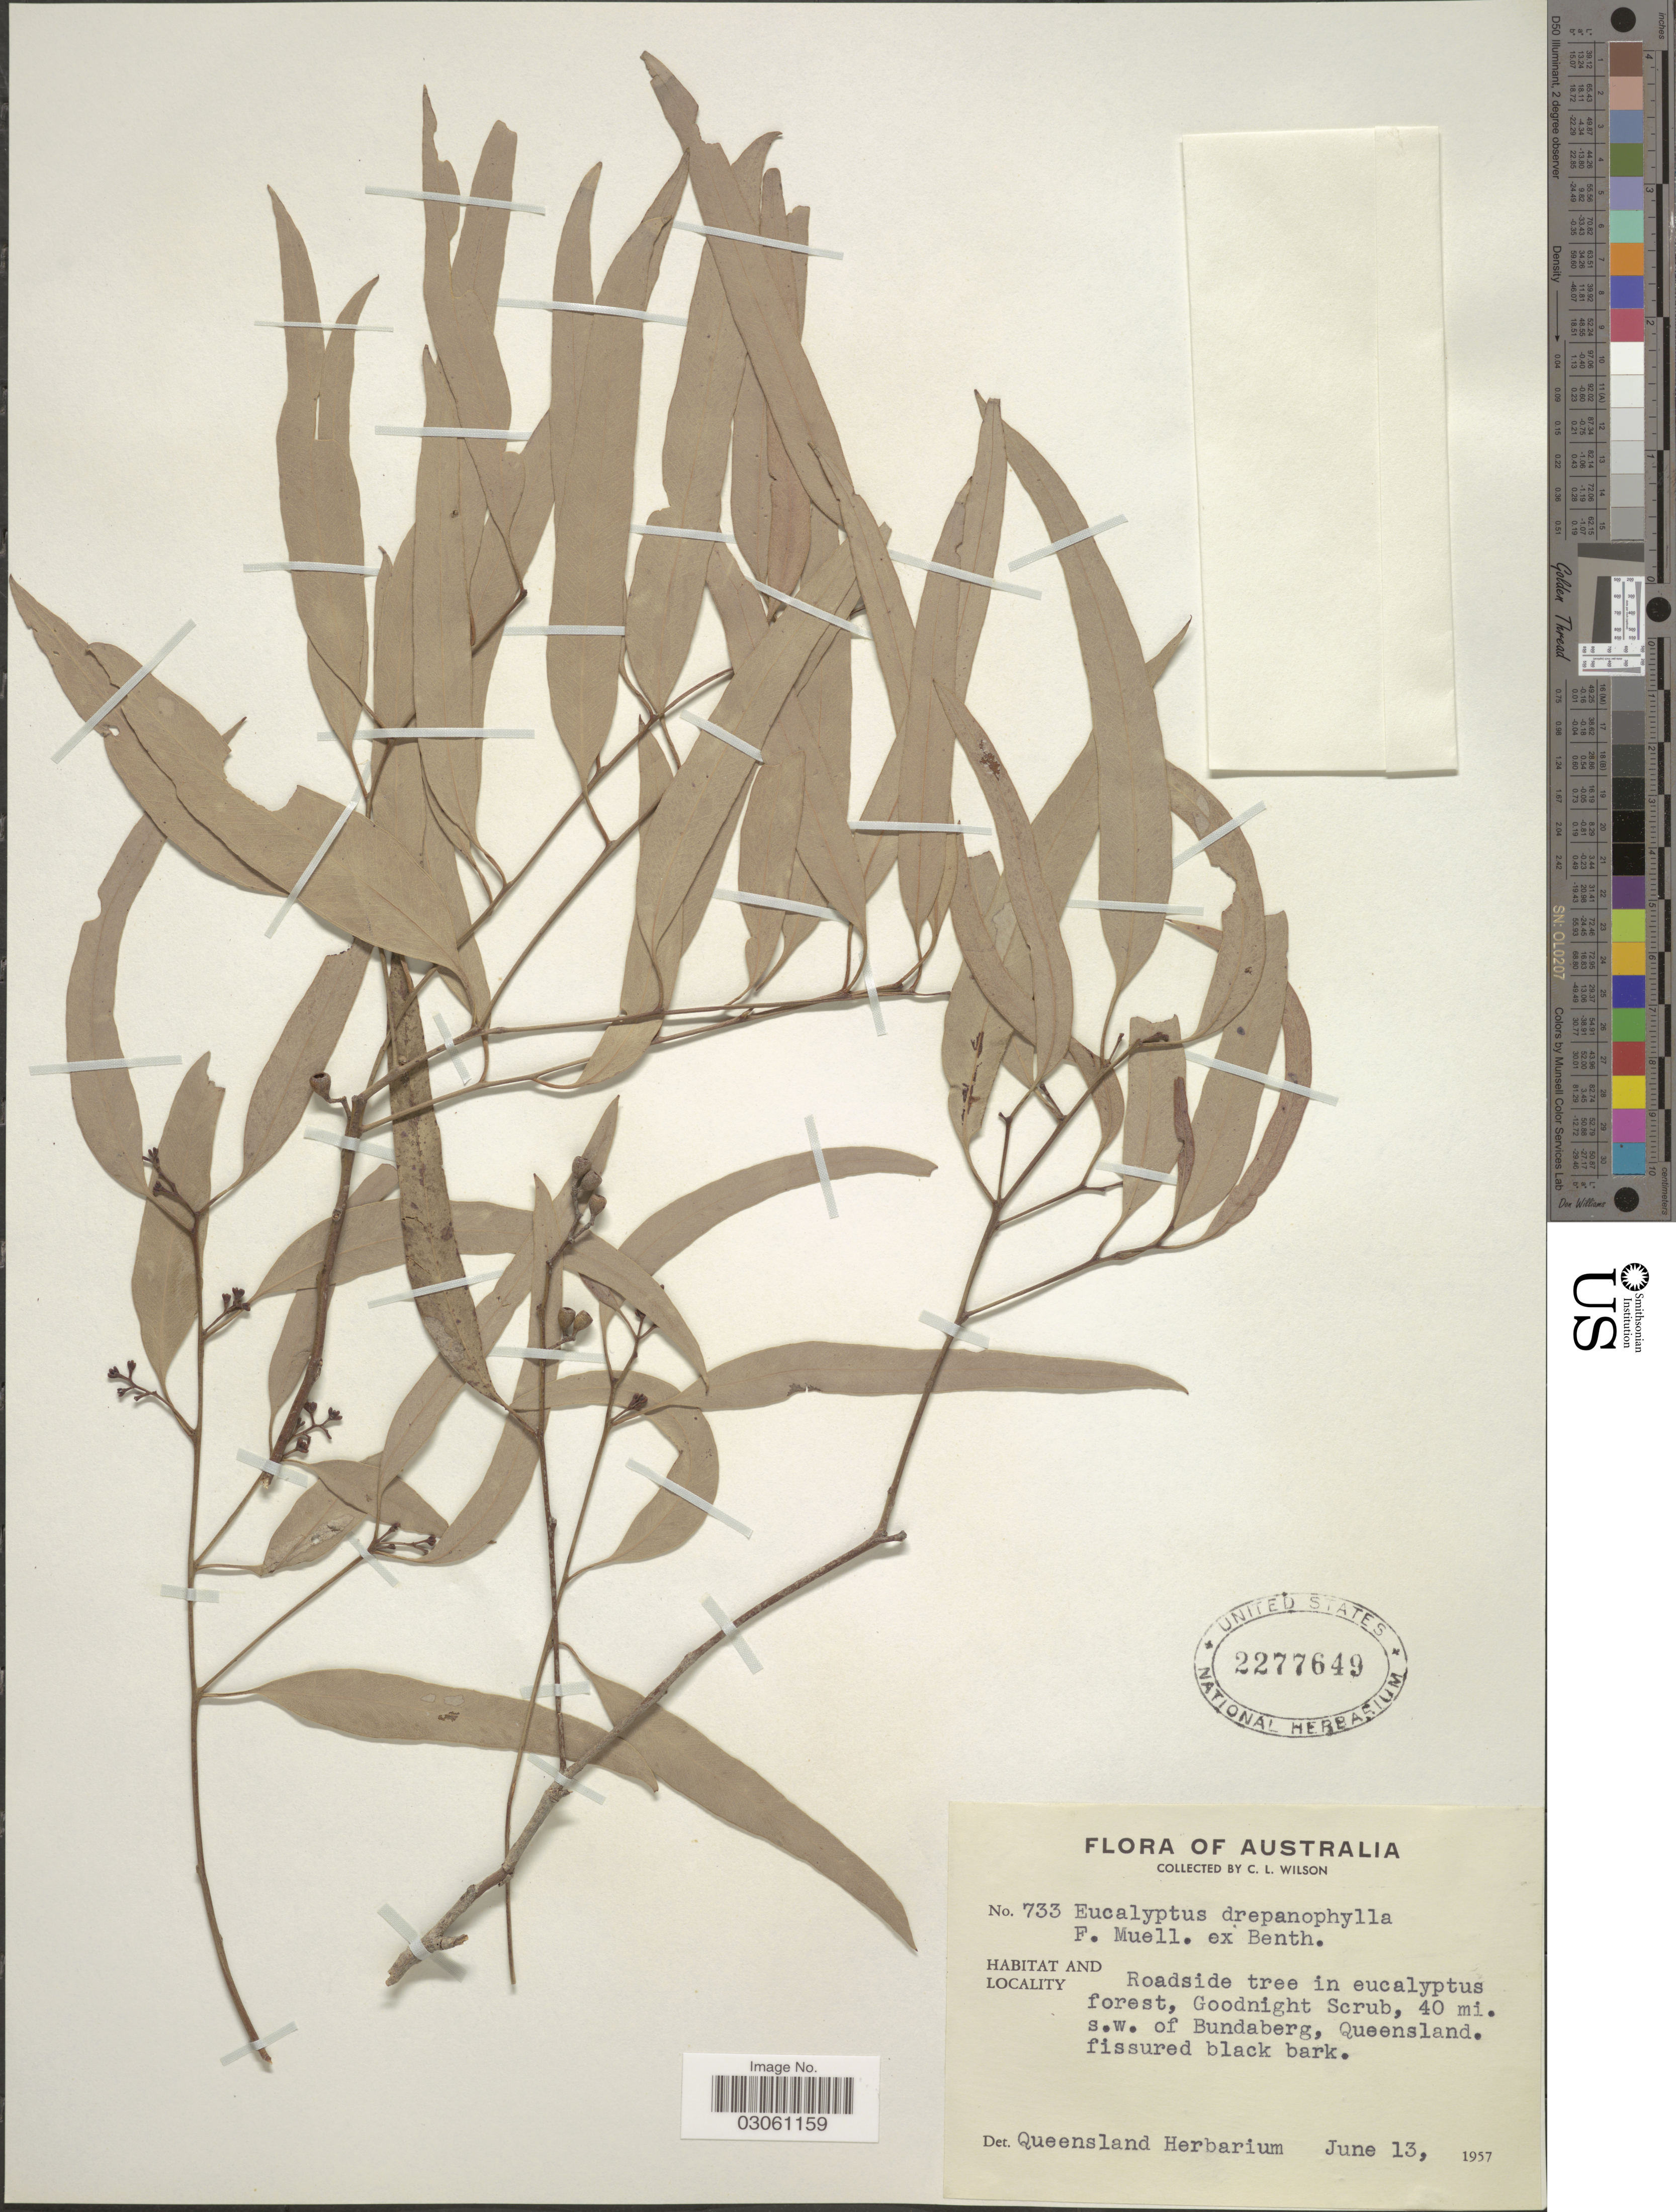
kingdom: Plantae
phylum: Tracheophyta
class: Magnoliopsida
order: Myrtales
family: Myrtaceae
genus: Eucalyptus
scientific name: Eucalyptus drepanophylla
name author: F. Muell. ex Benth.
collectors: C. L. Wilson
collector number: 733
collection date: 1957-06-13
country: Australia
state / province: Queensland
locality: Goodnight Scrub, 40 mi. s.w. of Bundaberg.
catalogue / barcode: US 2277649